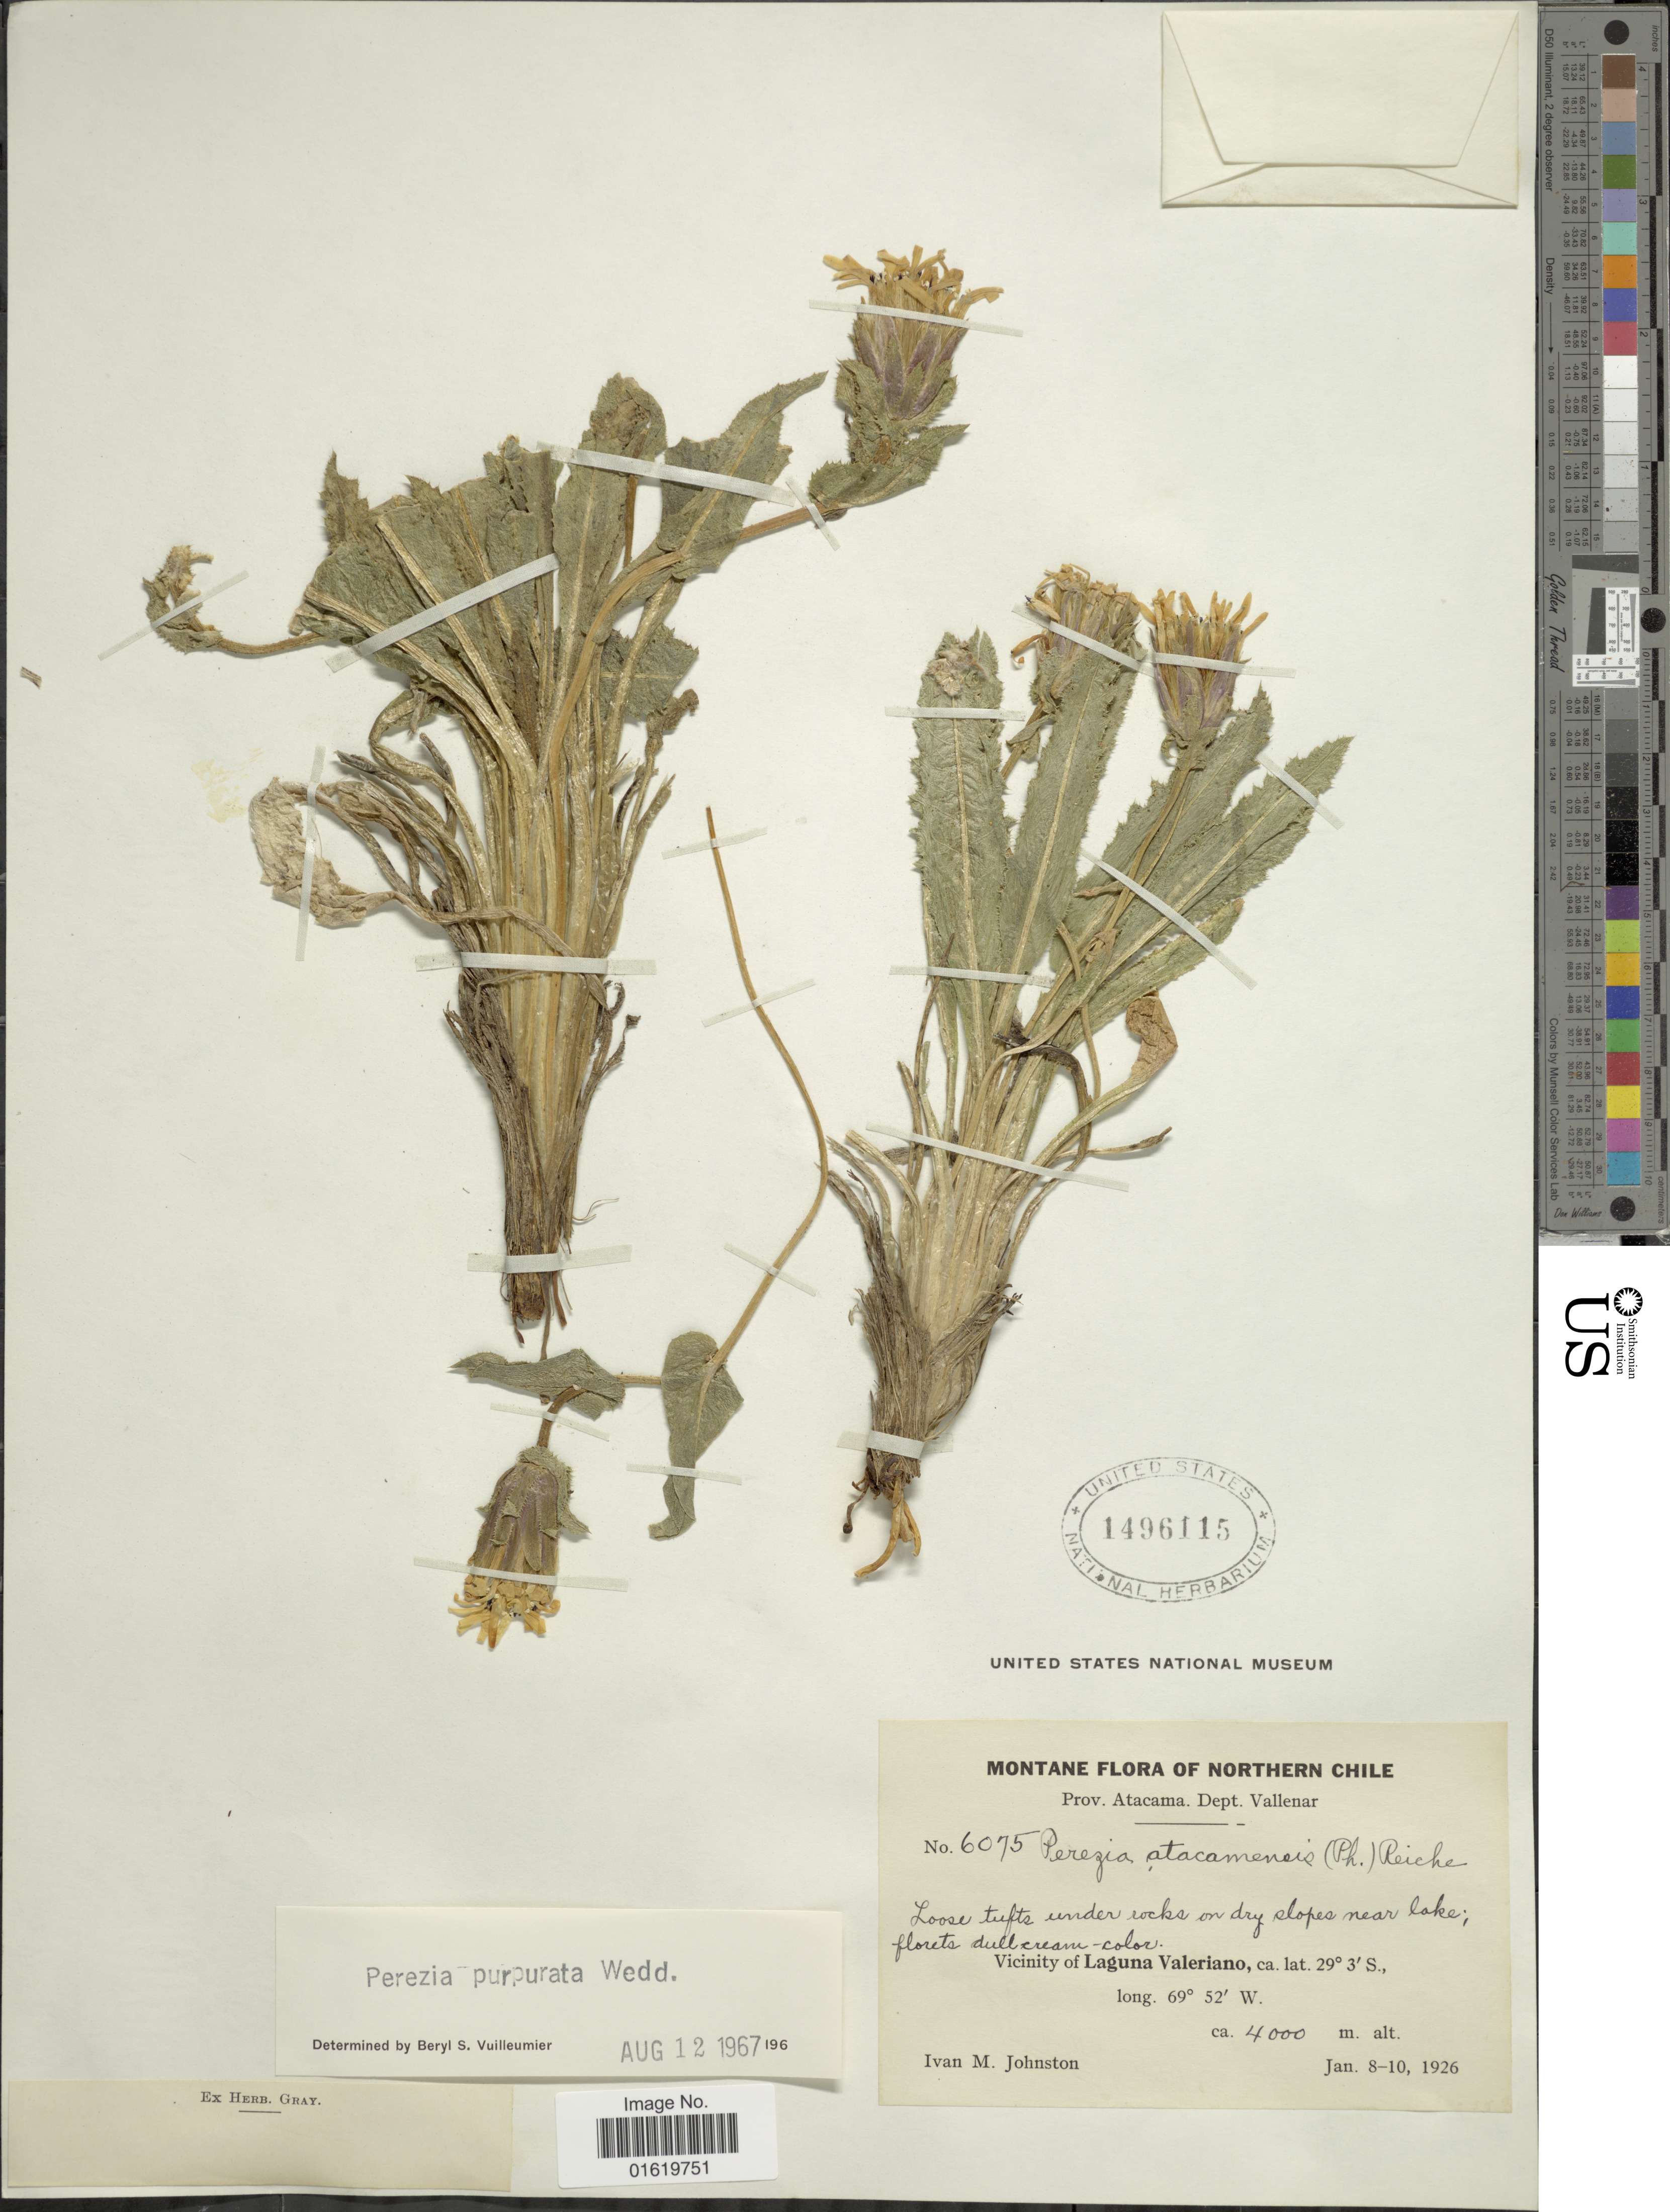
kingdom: Plantae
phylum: Tracheophyta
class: Magnoliopsida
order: Asterales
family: Asteraceae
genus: Perezia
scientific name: Perezia purpurata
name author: Wedd.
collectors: I.M. Johnston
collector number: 6075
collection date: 1926-01-08/1926-01-10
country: Chile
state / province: Atacama (III)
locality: Northern Chile. Prov. Atacama. Dept. Vallenar. Vicinity of Laguna Valeriano.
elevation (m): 4000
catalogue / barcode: US 1496115